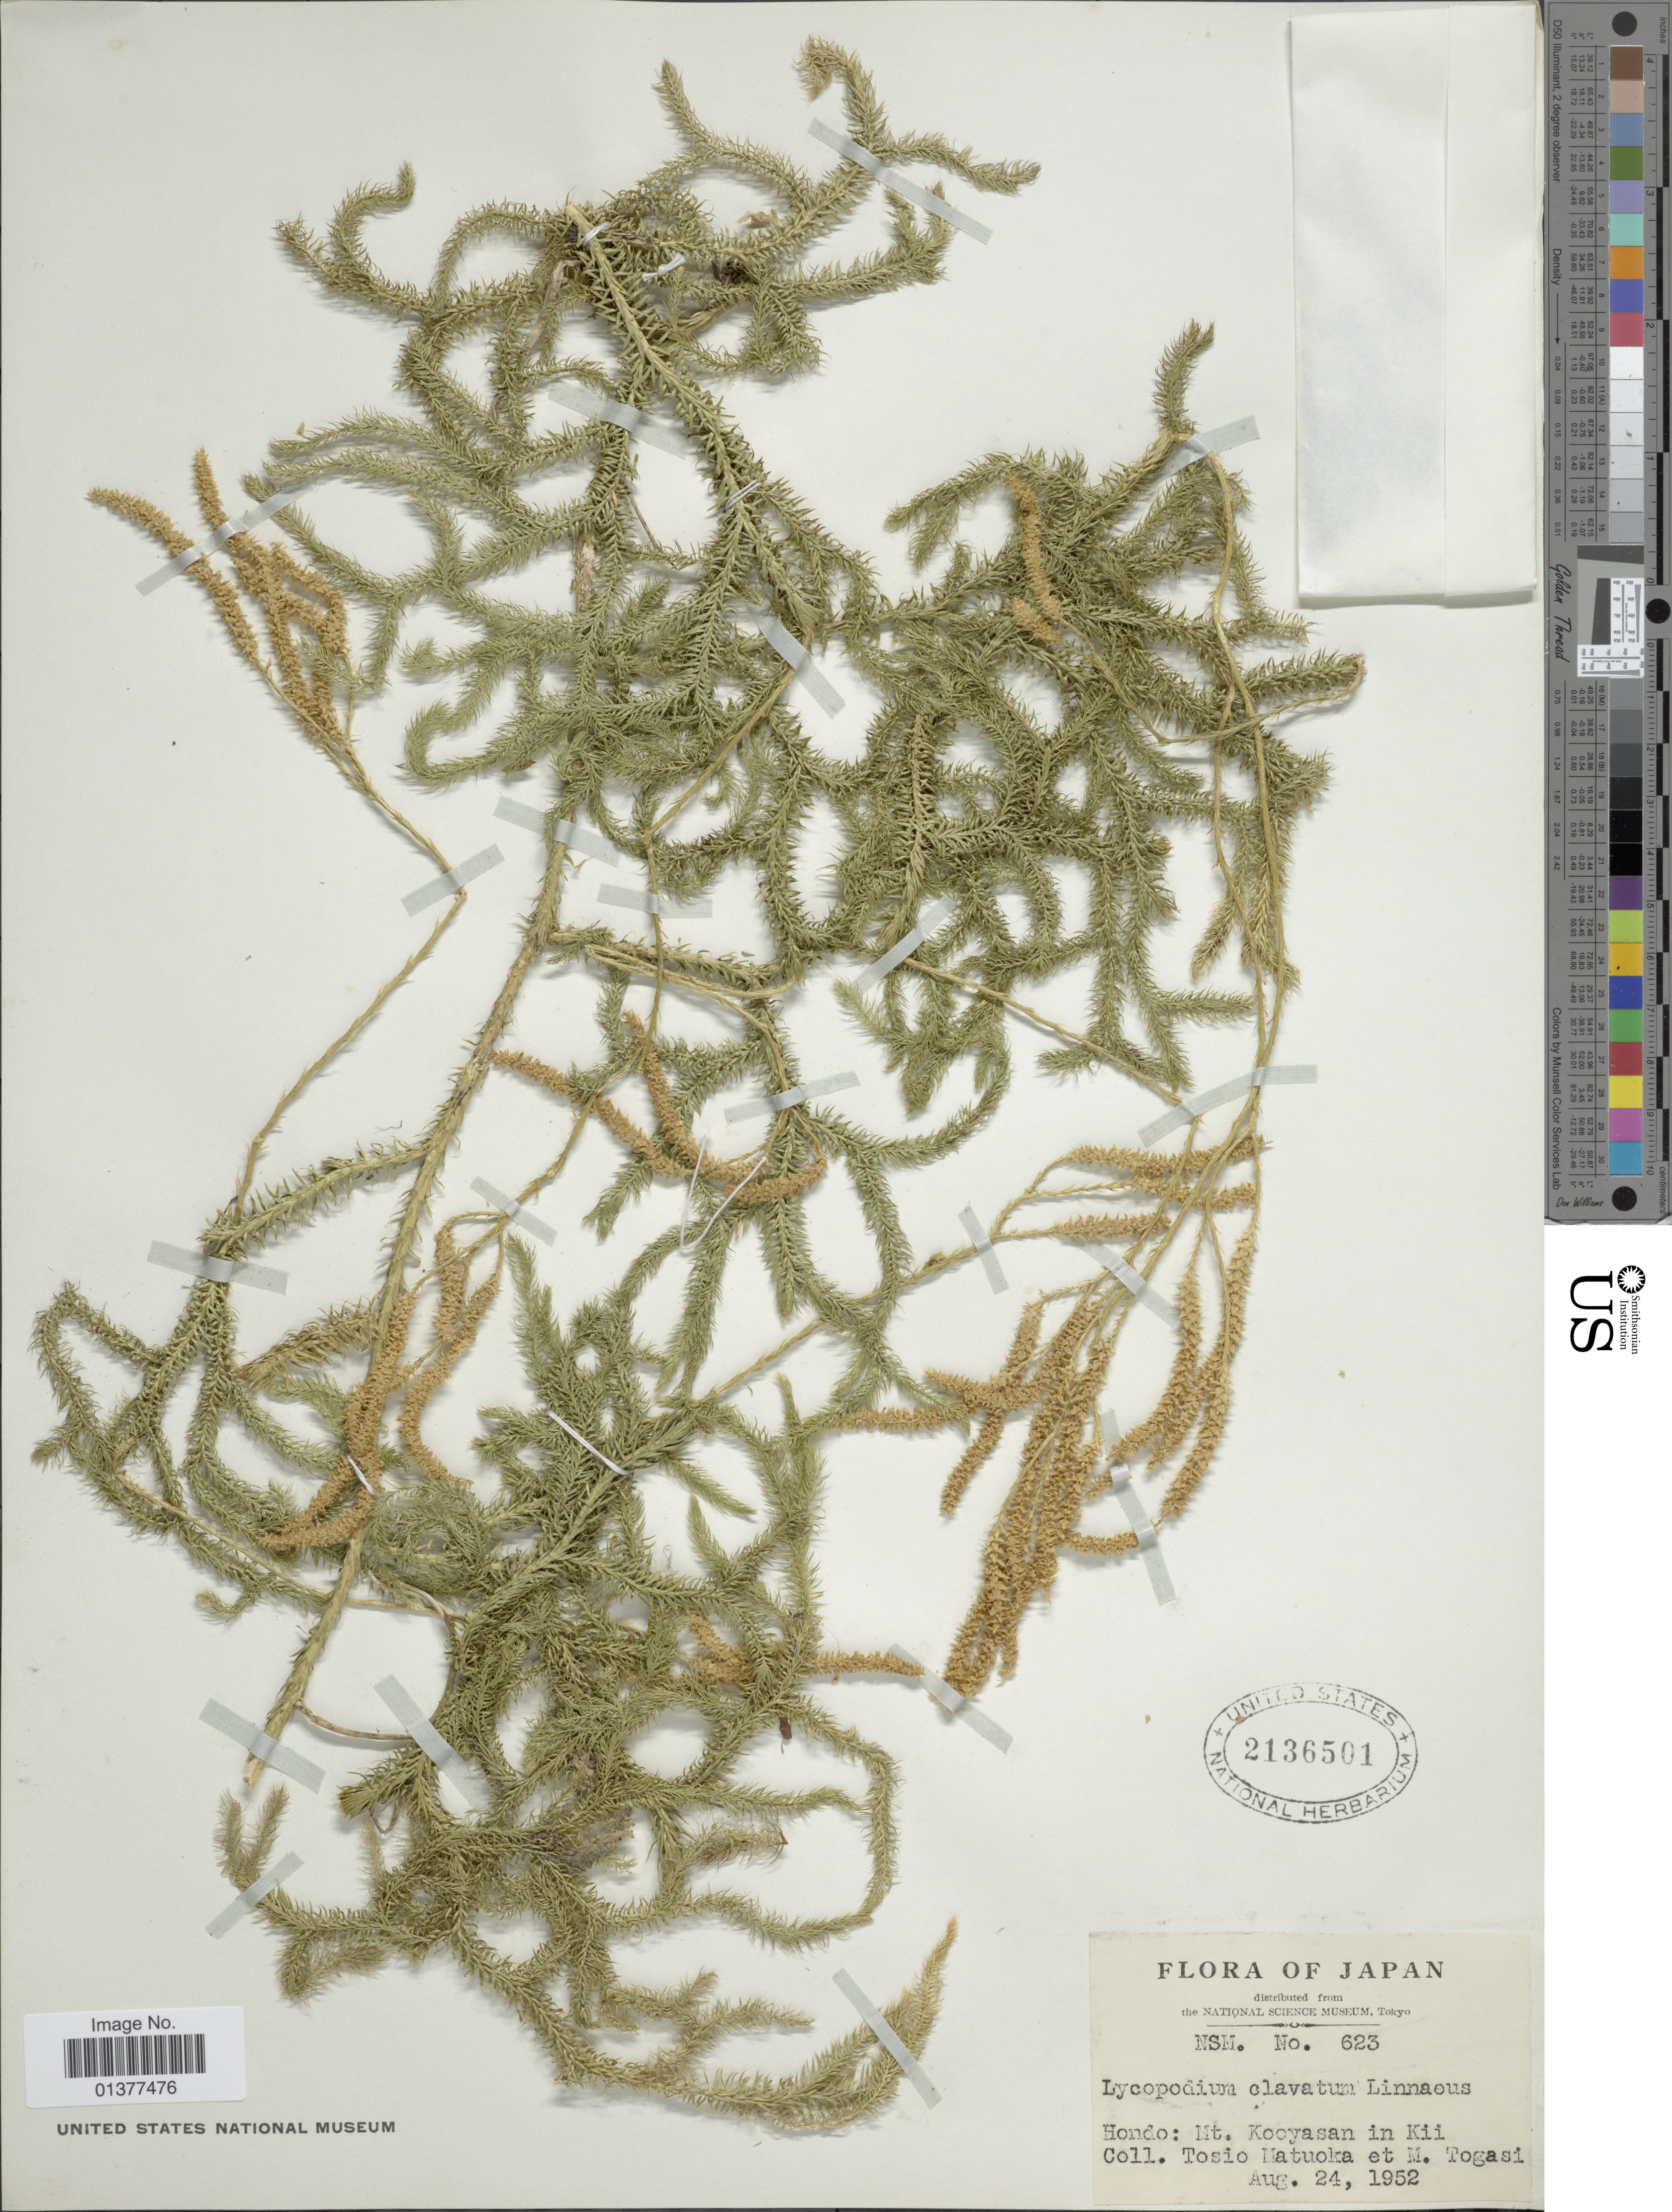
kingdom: Plantae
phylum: Tracheophyta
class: Lycopodiopsida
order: Lycopodiales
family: Lycopodiaceae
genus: Lycopodium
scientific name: Lycopodium clavatum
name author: L.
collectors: T. Matuoka & M. Togasi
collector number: NSM623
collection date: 1952-08-24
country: Japan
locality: Hondo: Mt. Kooyasan in Kii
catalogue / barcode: US 2136501